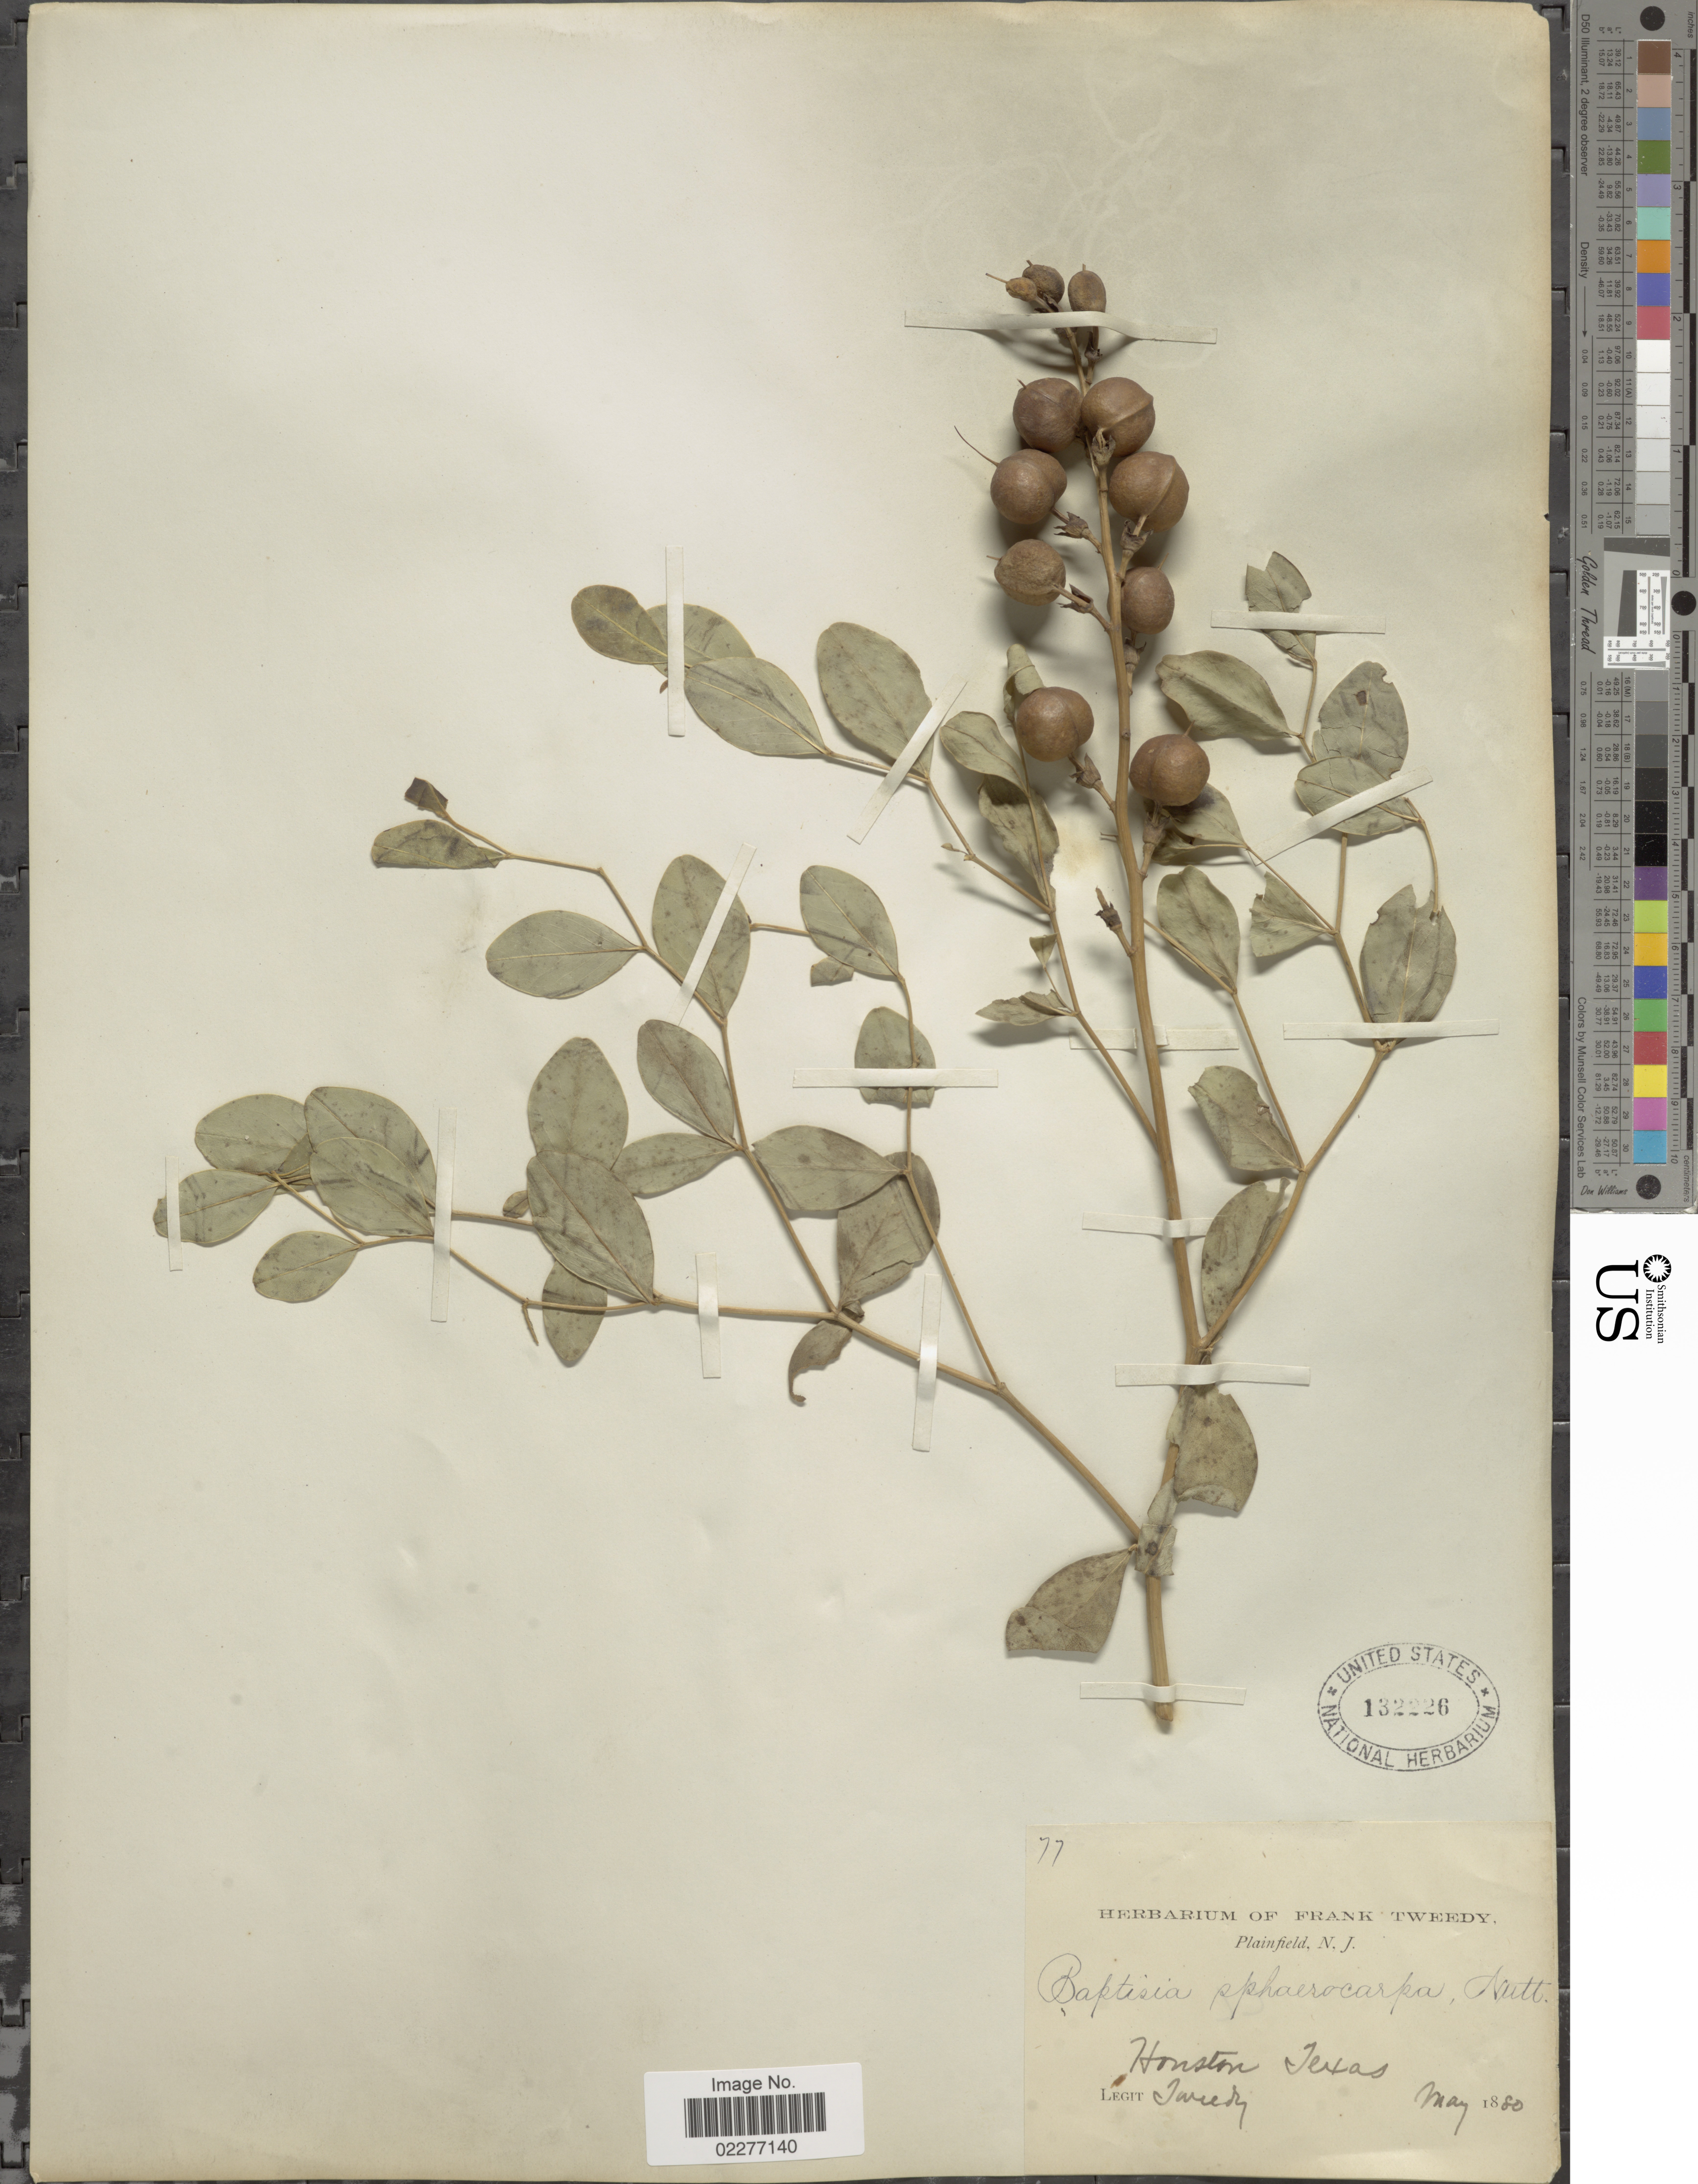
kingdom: Plantae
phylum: Tracheophyta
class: Magnoliopsida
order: Fabales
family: Fabaceae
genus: Baptisia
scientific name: Baptisia viridis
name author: Larisey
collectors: F. Tweedy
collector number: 77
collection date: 1880-05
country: United States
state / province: Texas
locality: Houston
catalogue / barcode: US 132226